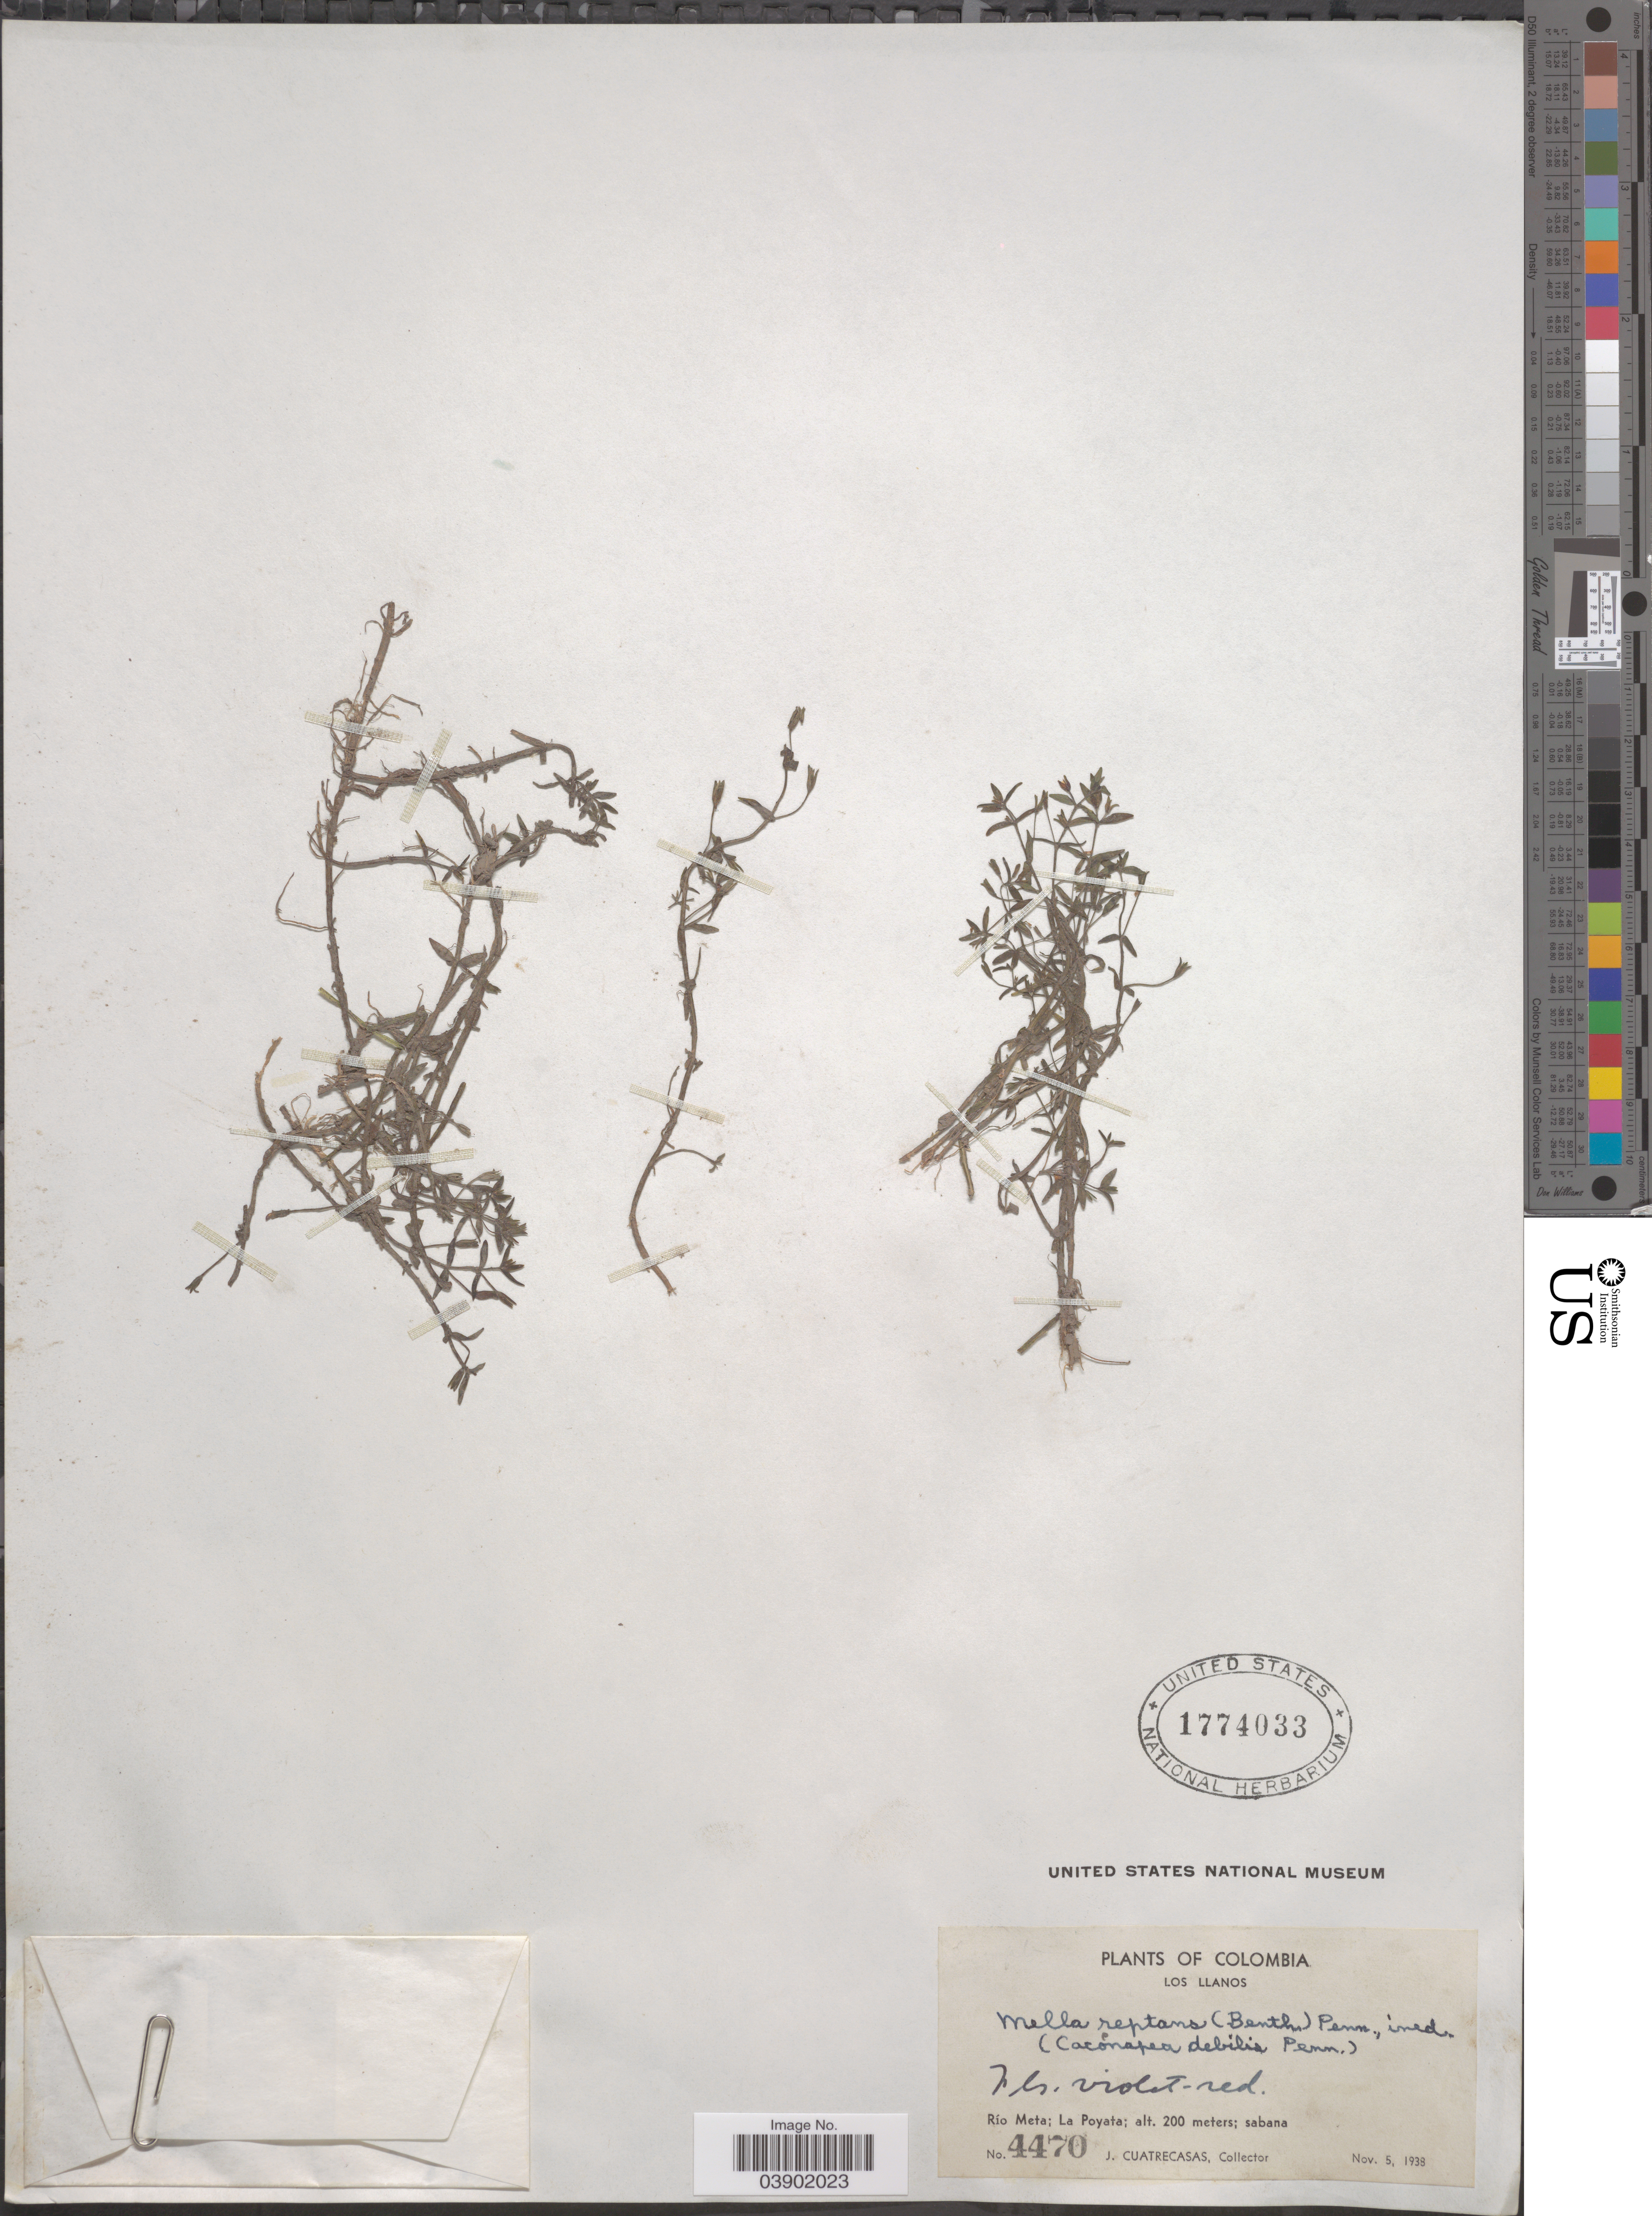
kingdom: Plantae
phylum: Tracheophyta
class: Magnoliopsida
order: Lamiales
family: Plantaginaceae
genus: Bacopa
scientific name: Bacopa reptans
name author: (Benth.) Wettst. ex Edwall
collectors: J. Cuatrecasas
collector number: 4470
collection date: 1938-11-05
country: Colombia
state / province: Meta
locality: Los Llanos. Río Meta; La Poyata.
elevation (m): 200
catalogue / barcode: US 1774033